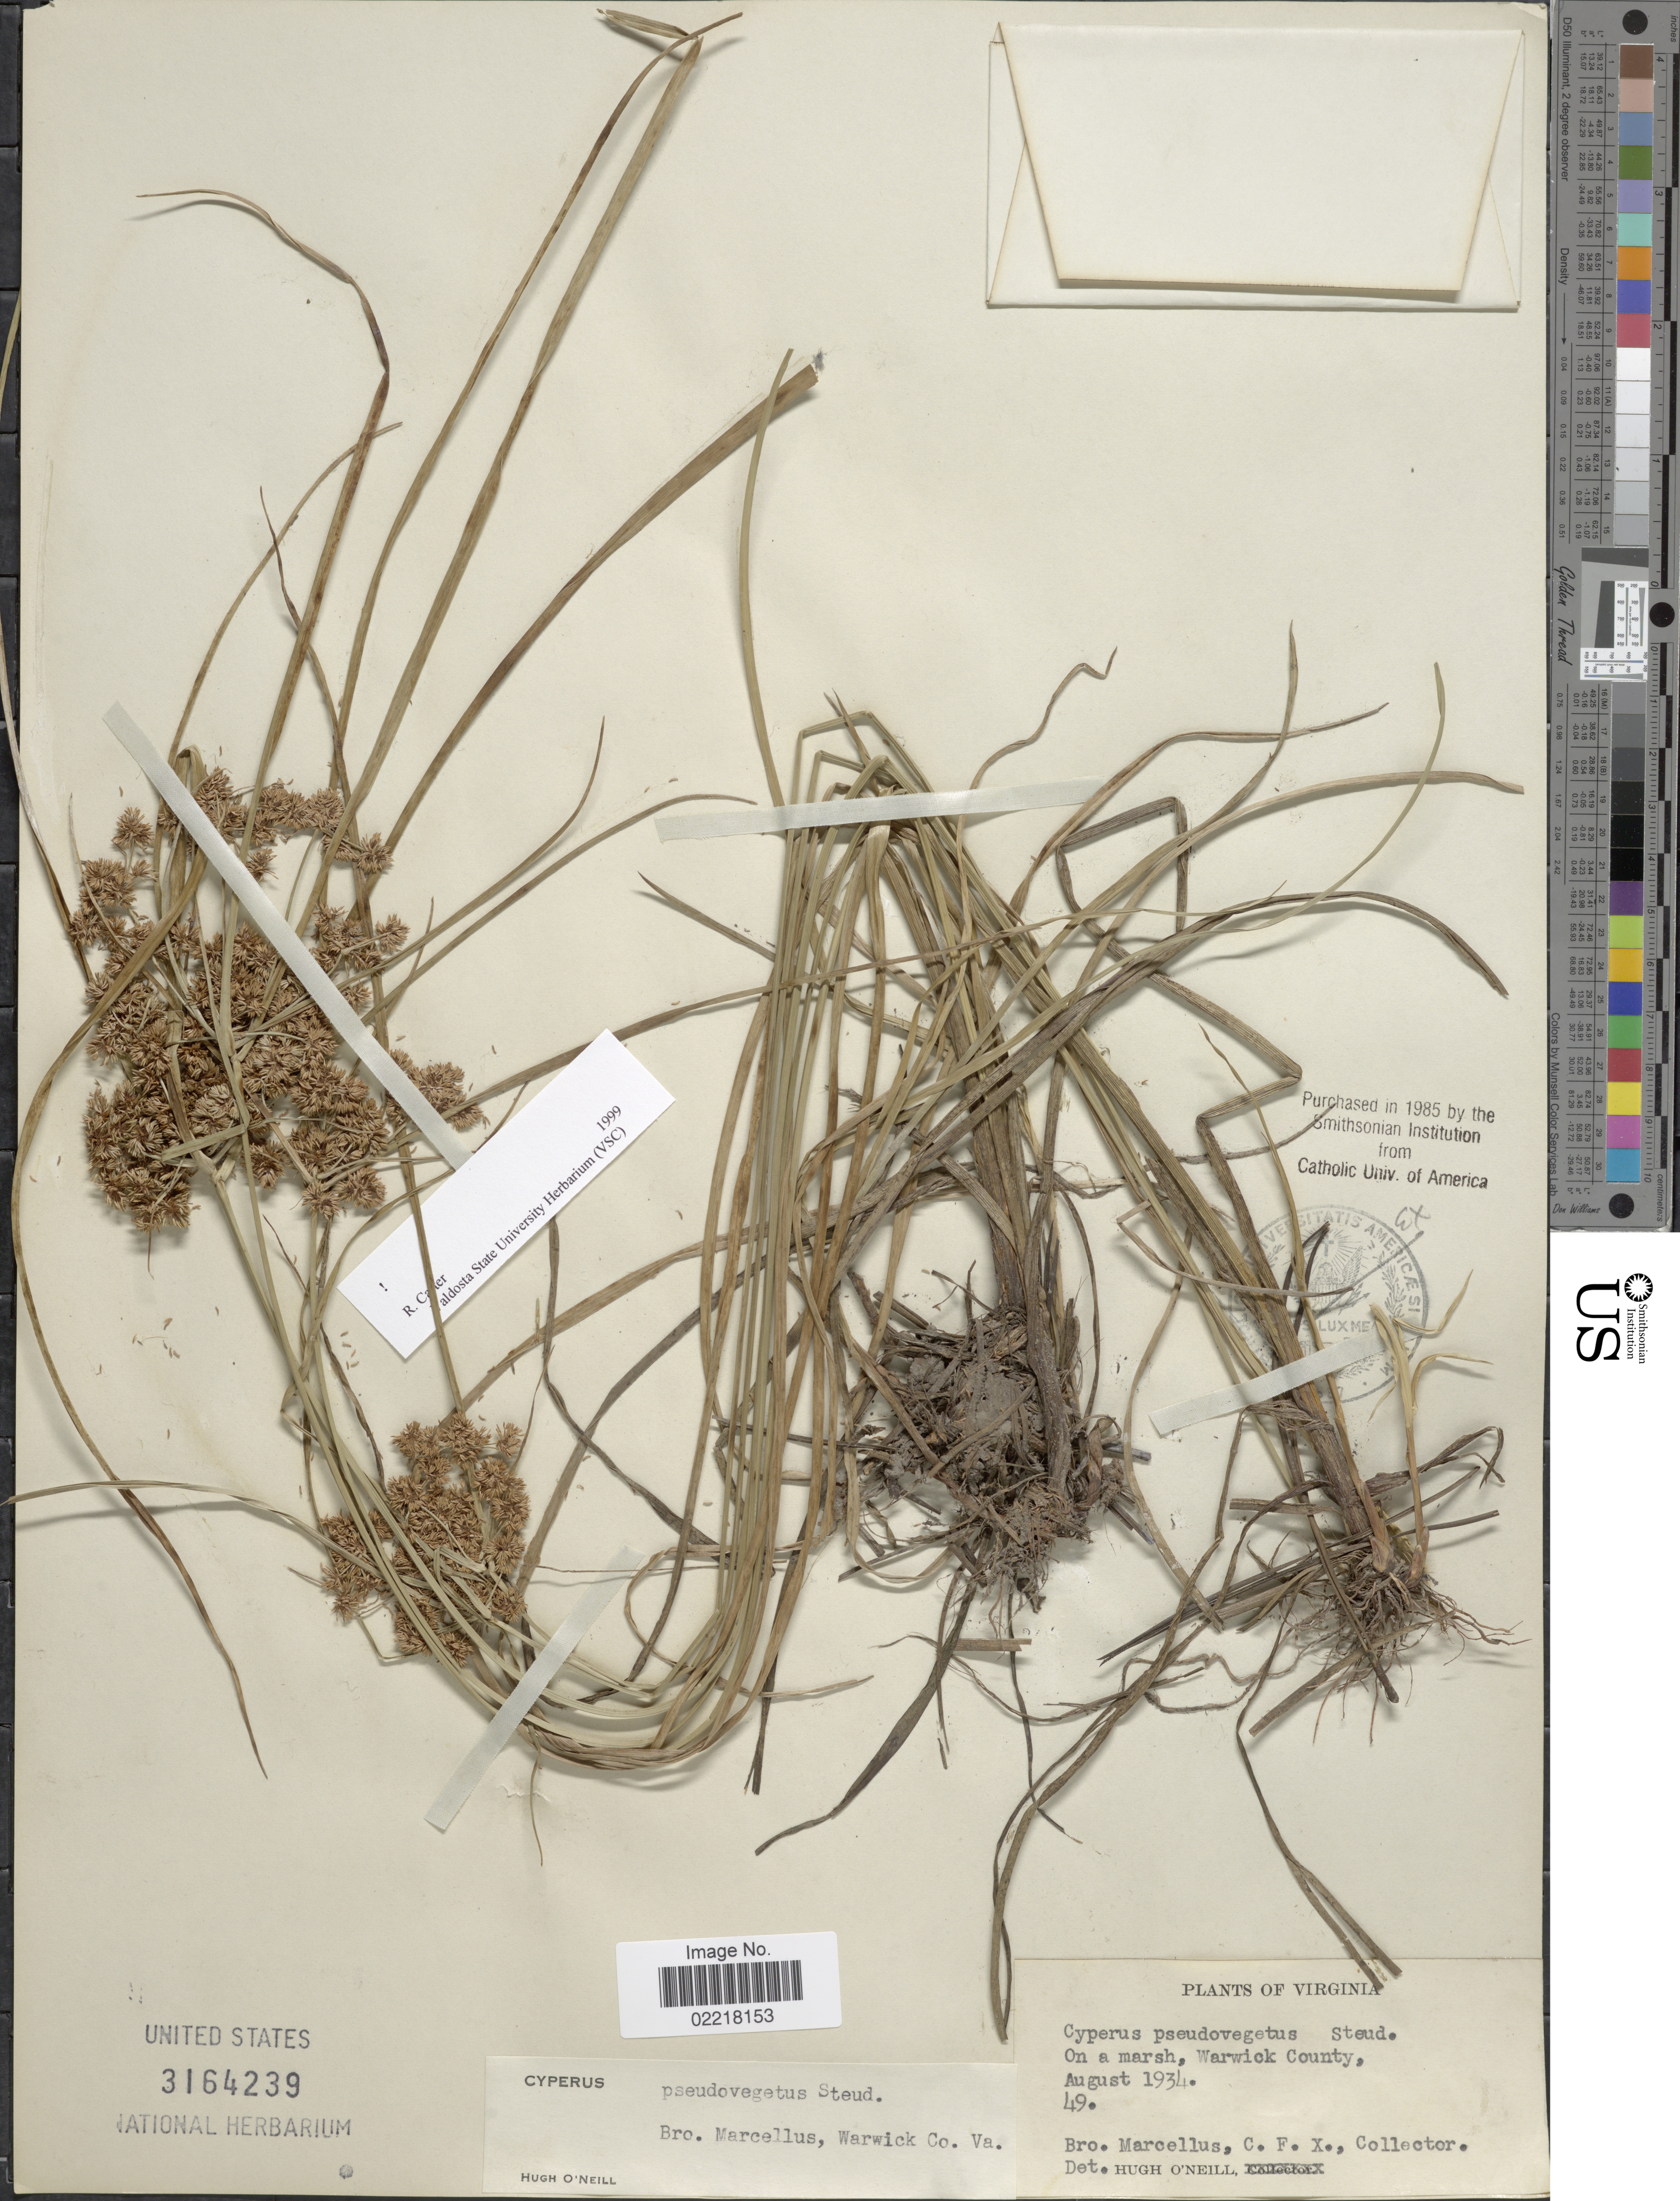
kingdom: Plantae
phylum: Tracheophyta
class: Liliopsida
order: Poales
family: Cyperaceae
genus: Cyperus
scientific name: Cyperus pseudovegetus Steud.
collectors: Marcellus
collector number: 49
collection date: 1934-08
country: United States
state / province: Virginia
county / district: City of Newport News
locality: On a marsh, Warwick County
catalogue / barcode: US 3164239